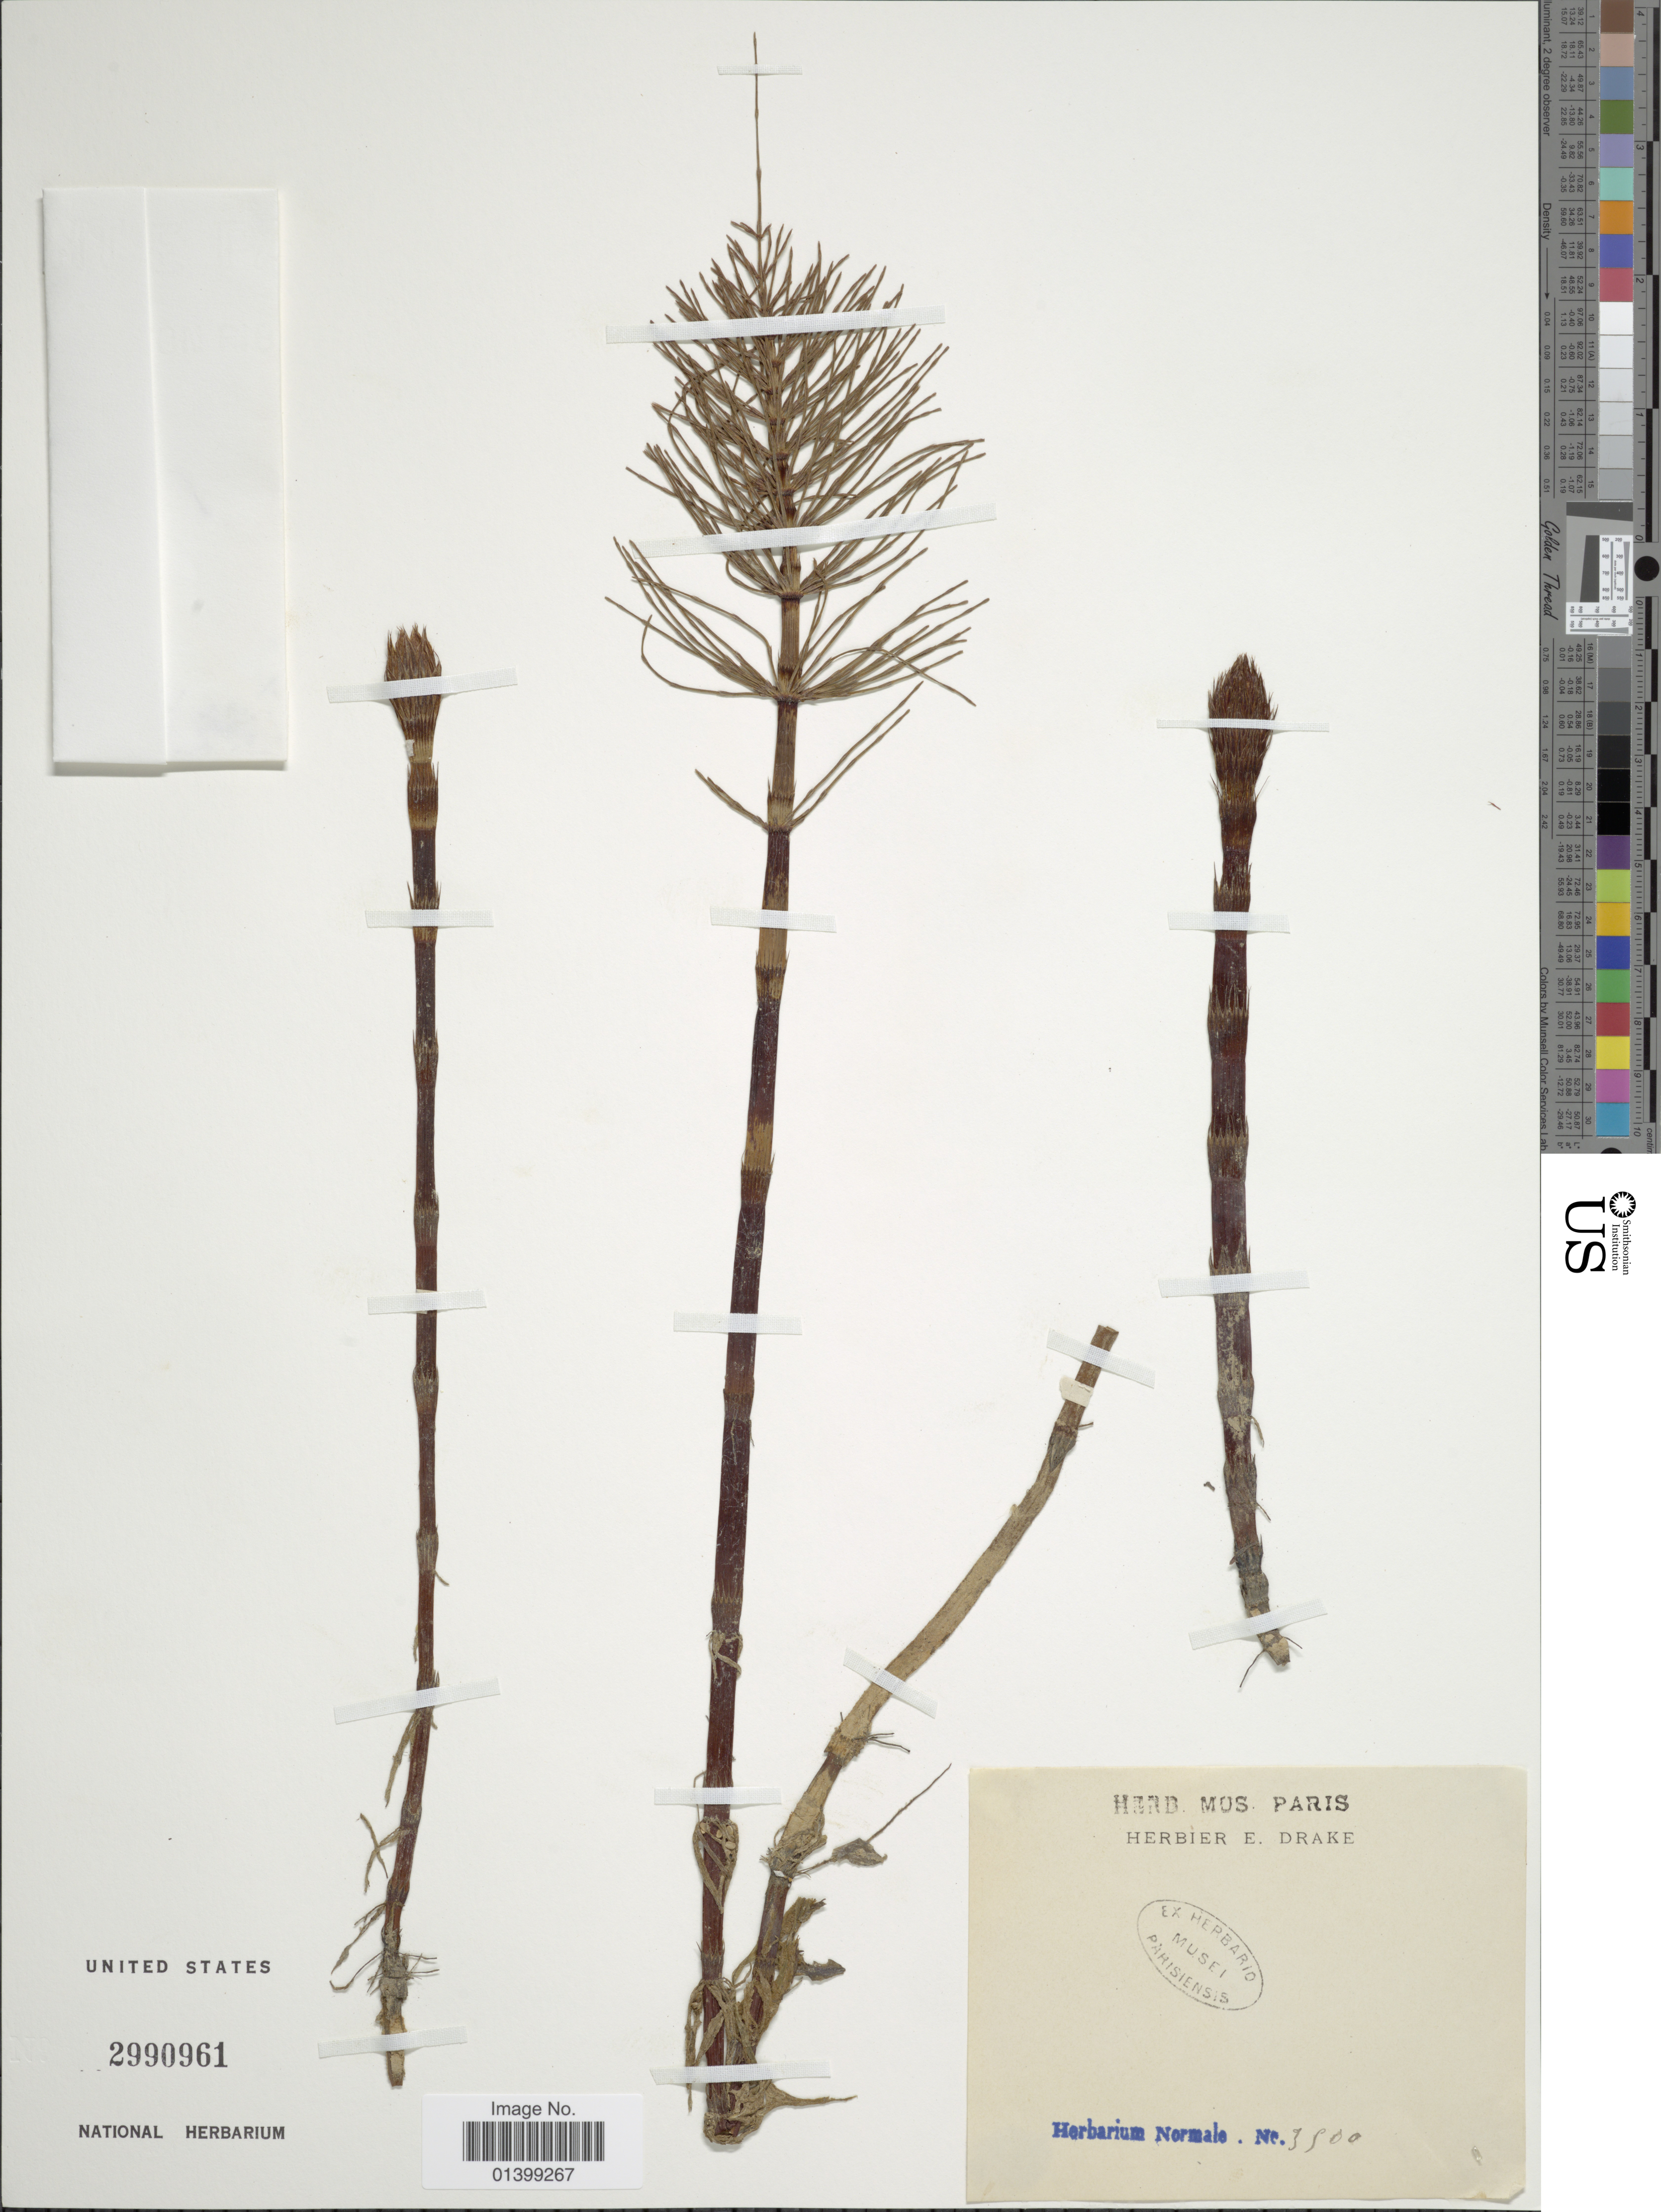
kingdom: Plantae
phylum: Tracheophyta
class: Polypodiopsida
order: Equisetales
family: Equisetaceae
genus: Equisetum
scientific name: Equisetum telmateia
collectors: ex herb. Normale Austr. Afr.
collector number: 3500*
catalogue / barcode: US 2990961